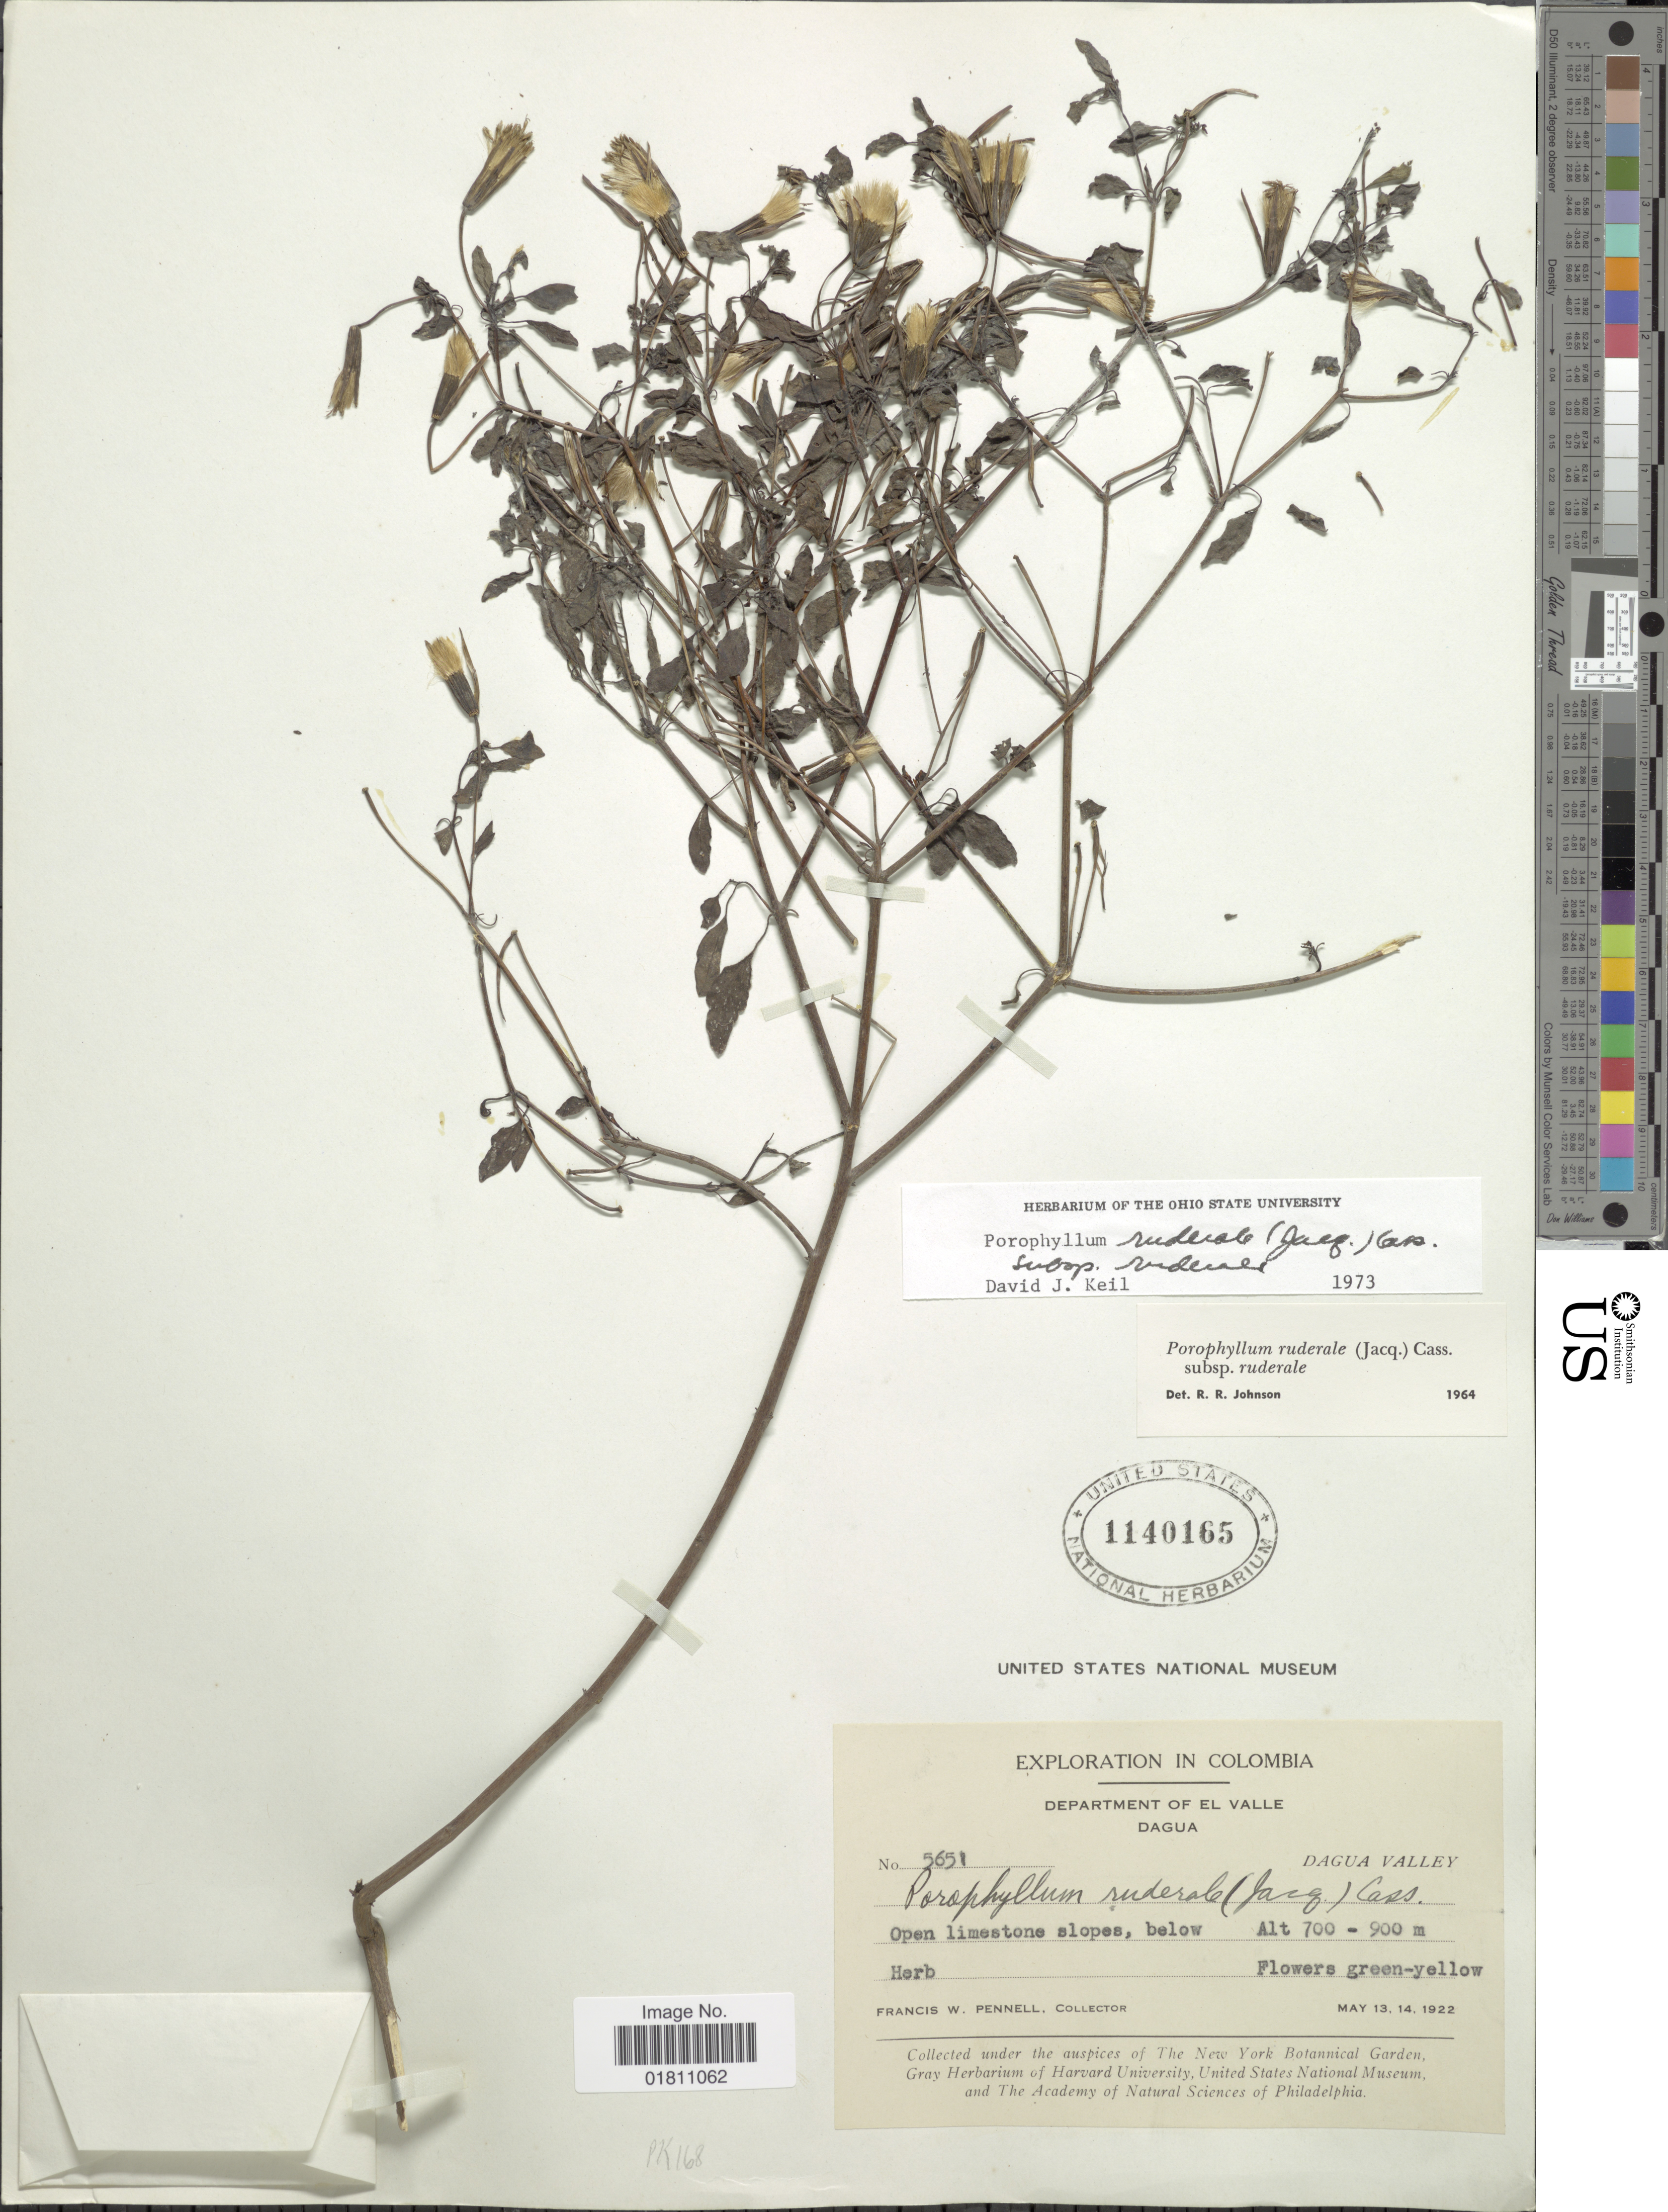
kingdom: Plantae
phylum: Tracheophyta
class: Magnoliopsida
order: Asterales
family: Asteraceae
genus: Porophyllum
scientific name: Porophyllum ruderale subsp. ruderale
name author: (Jacq.) Cass.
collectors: F. W. Pennell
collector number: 5651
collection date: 1922-05-13/1922-05-14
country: Colombia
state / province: Valle del Cauca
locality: Department of El Valle, Dagua, Dagua Valley, Open limestone slopes, below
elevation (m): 700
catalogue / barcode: US 1140165